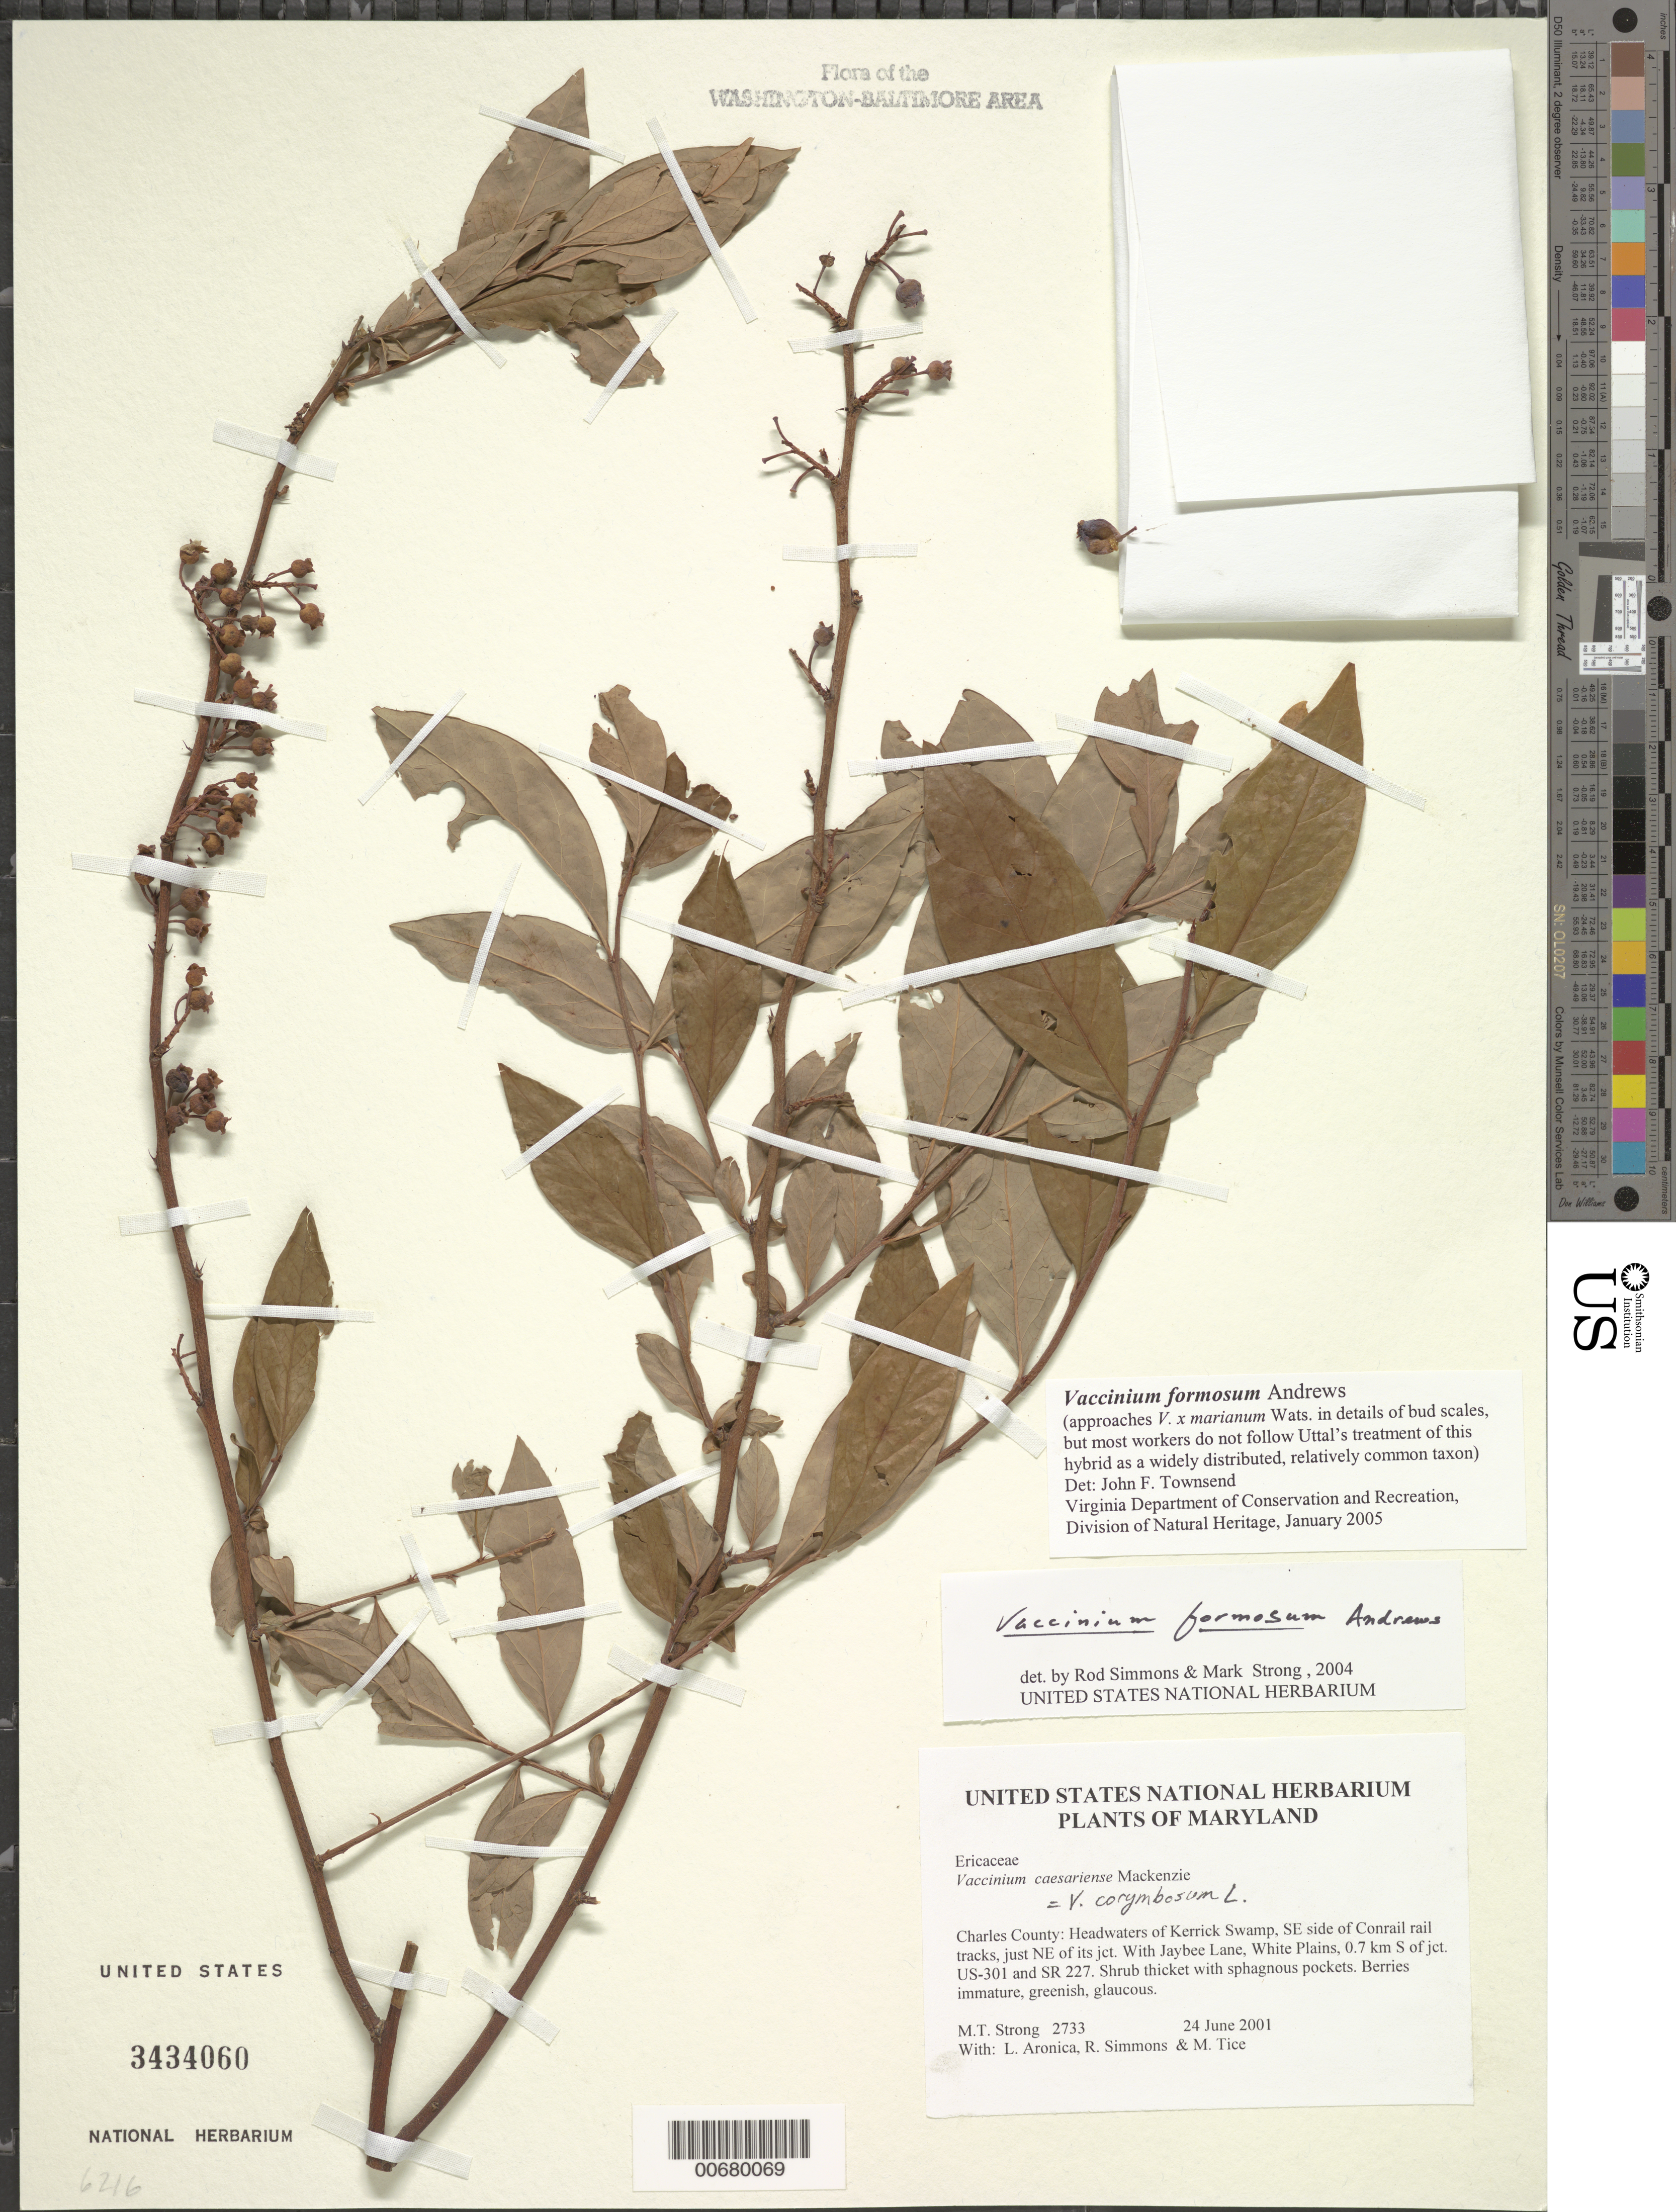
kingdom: Plantae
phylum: Tracheophyta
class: Magnoliopsida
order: Ericales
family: Ericaceae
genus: Vaccinium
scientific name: Vaccinium corymbosum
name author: L.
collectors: M. T. Strong, L. Aronica, R. B. Simmons & M. Tice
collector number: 2733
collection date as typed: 24 June 2001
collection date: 2001-06-24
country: United States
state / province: Maryland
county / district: Charles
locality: Headwaters of Kerrick Swamp, SE side of Conrail rail tracks, just NE of its jct. With Jaybee Lane, White Plains, 0.7 km S of jct. US-301 and SR 227.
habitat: Shrub thicket with sphagnous pockets.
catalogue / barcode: US 3434060